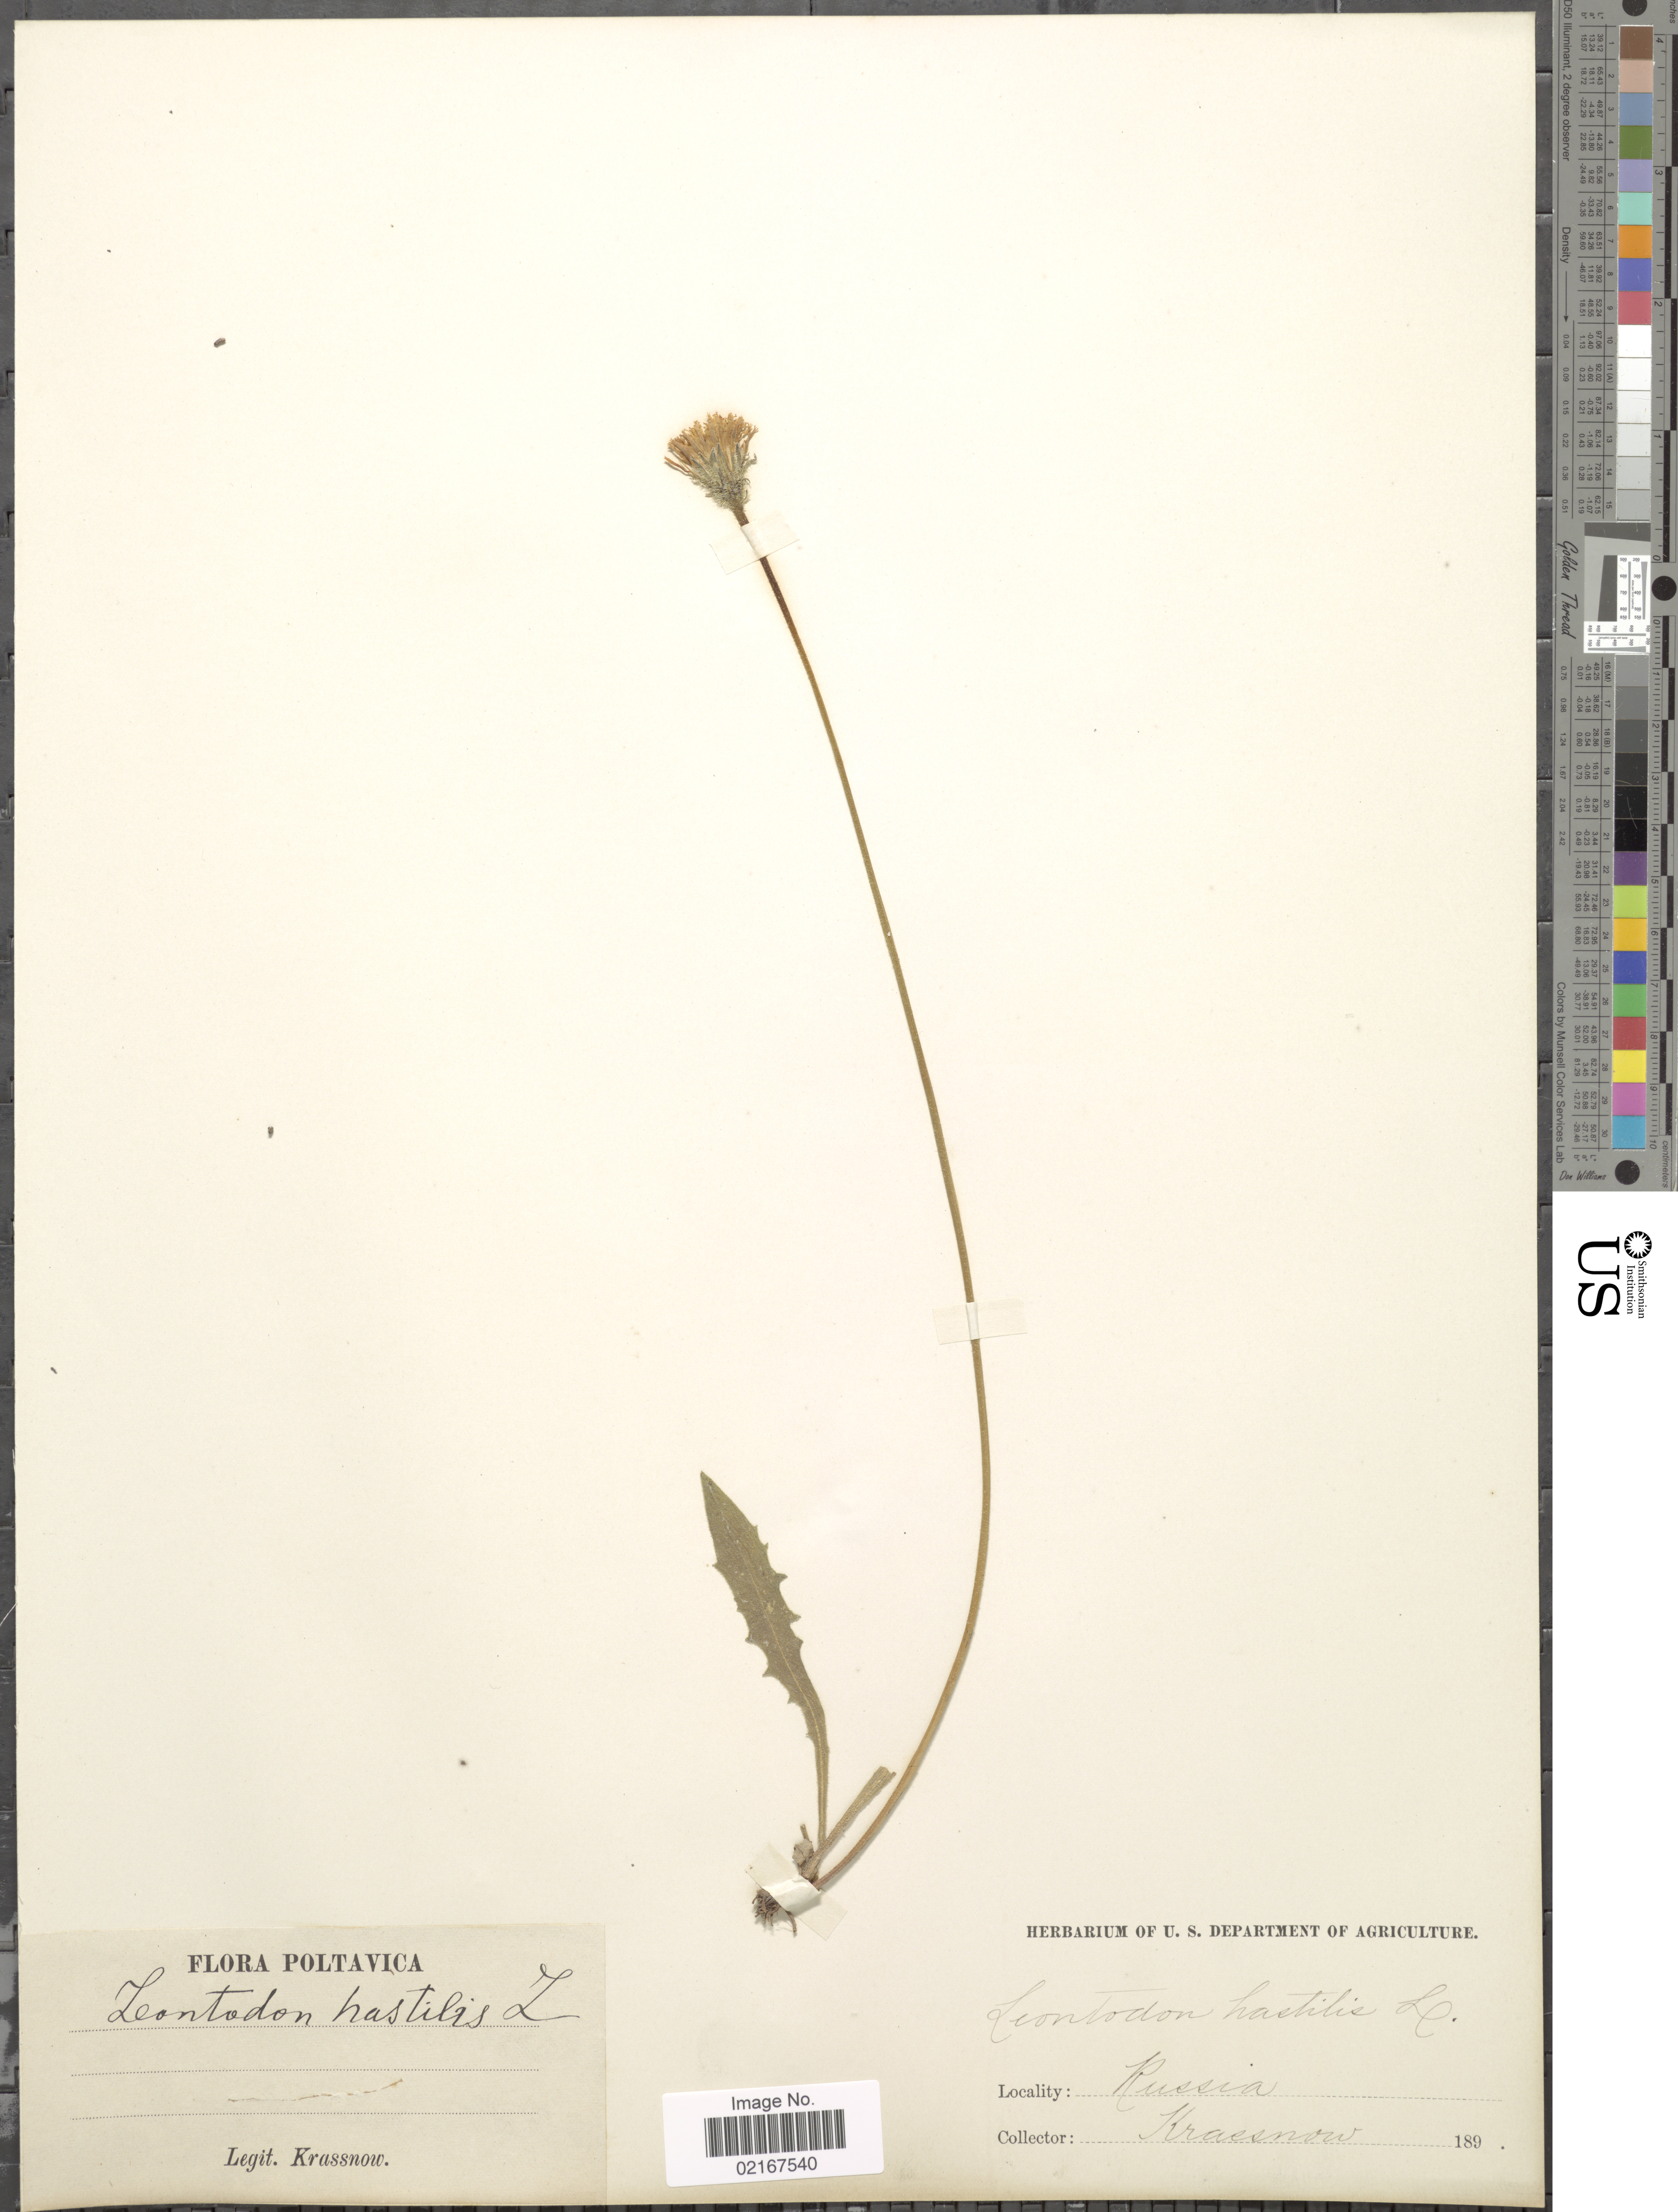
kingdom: Plantae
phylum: Tracheophyta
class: Magnoliopsida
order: Asterales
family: Asteraceae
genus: Leontodon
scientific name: Leontodon hispidus subsp. hastilis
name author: (L.) Pawlowska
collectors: -. Krassnow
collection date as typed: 189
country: Ukraine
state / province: Poltava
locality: Russia, Poltavica